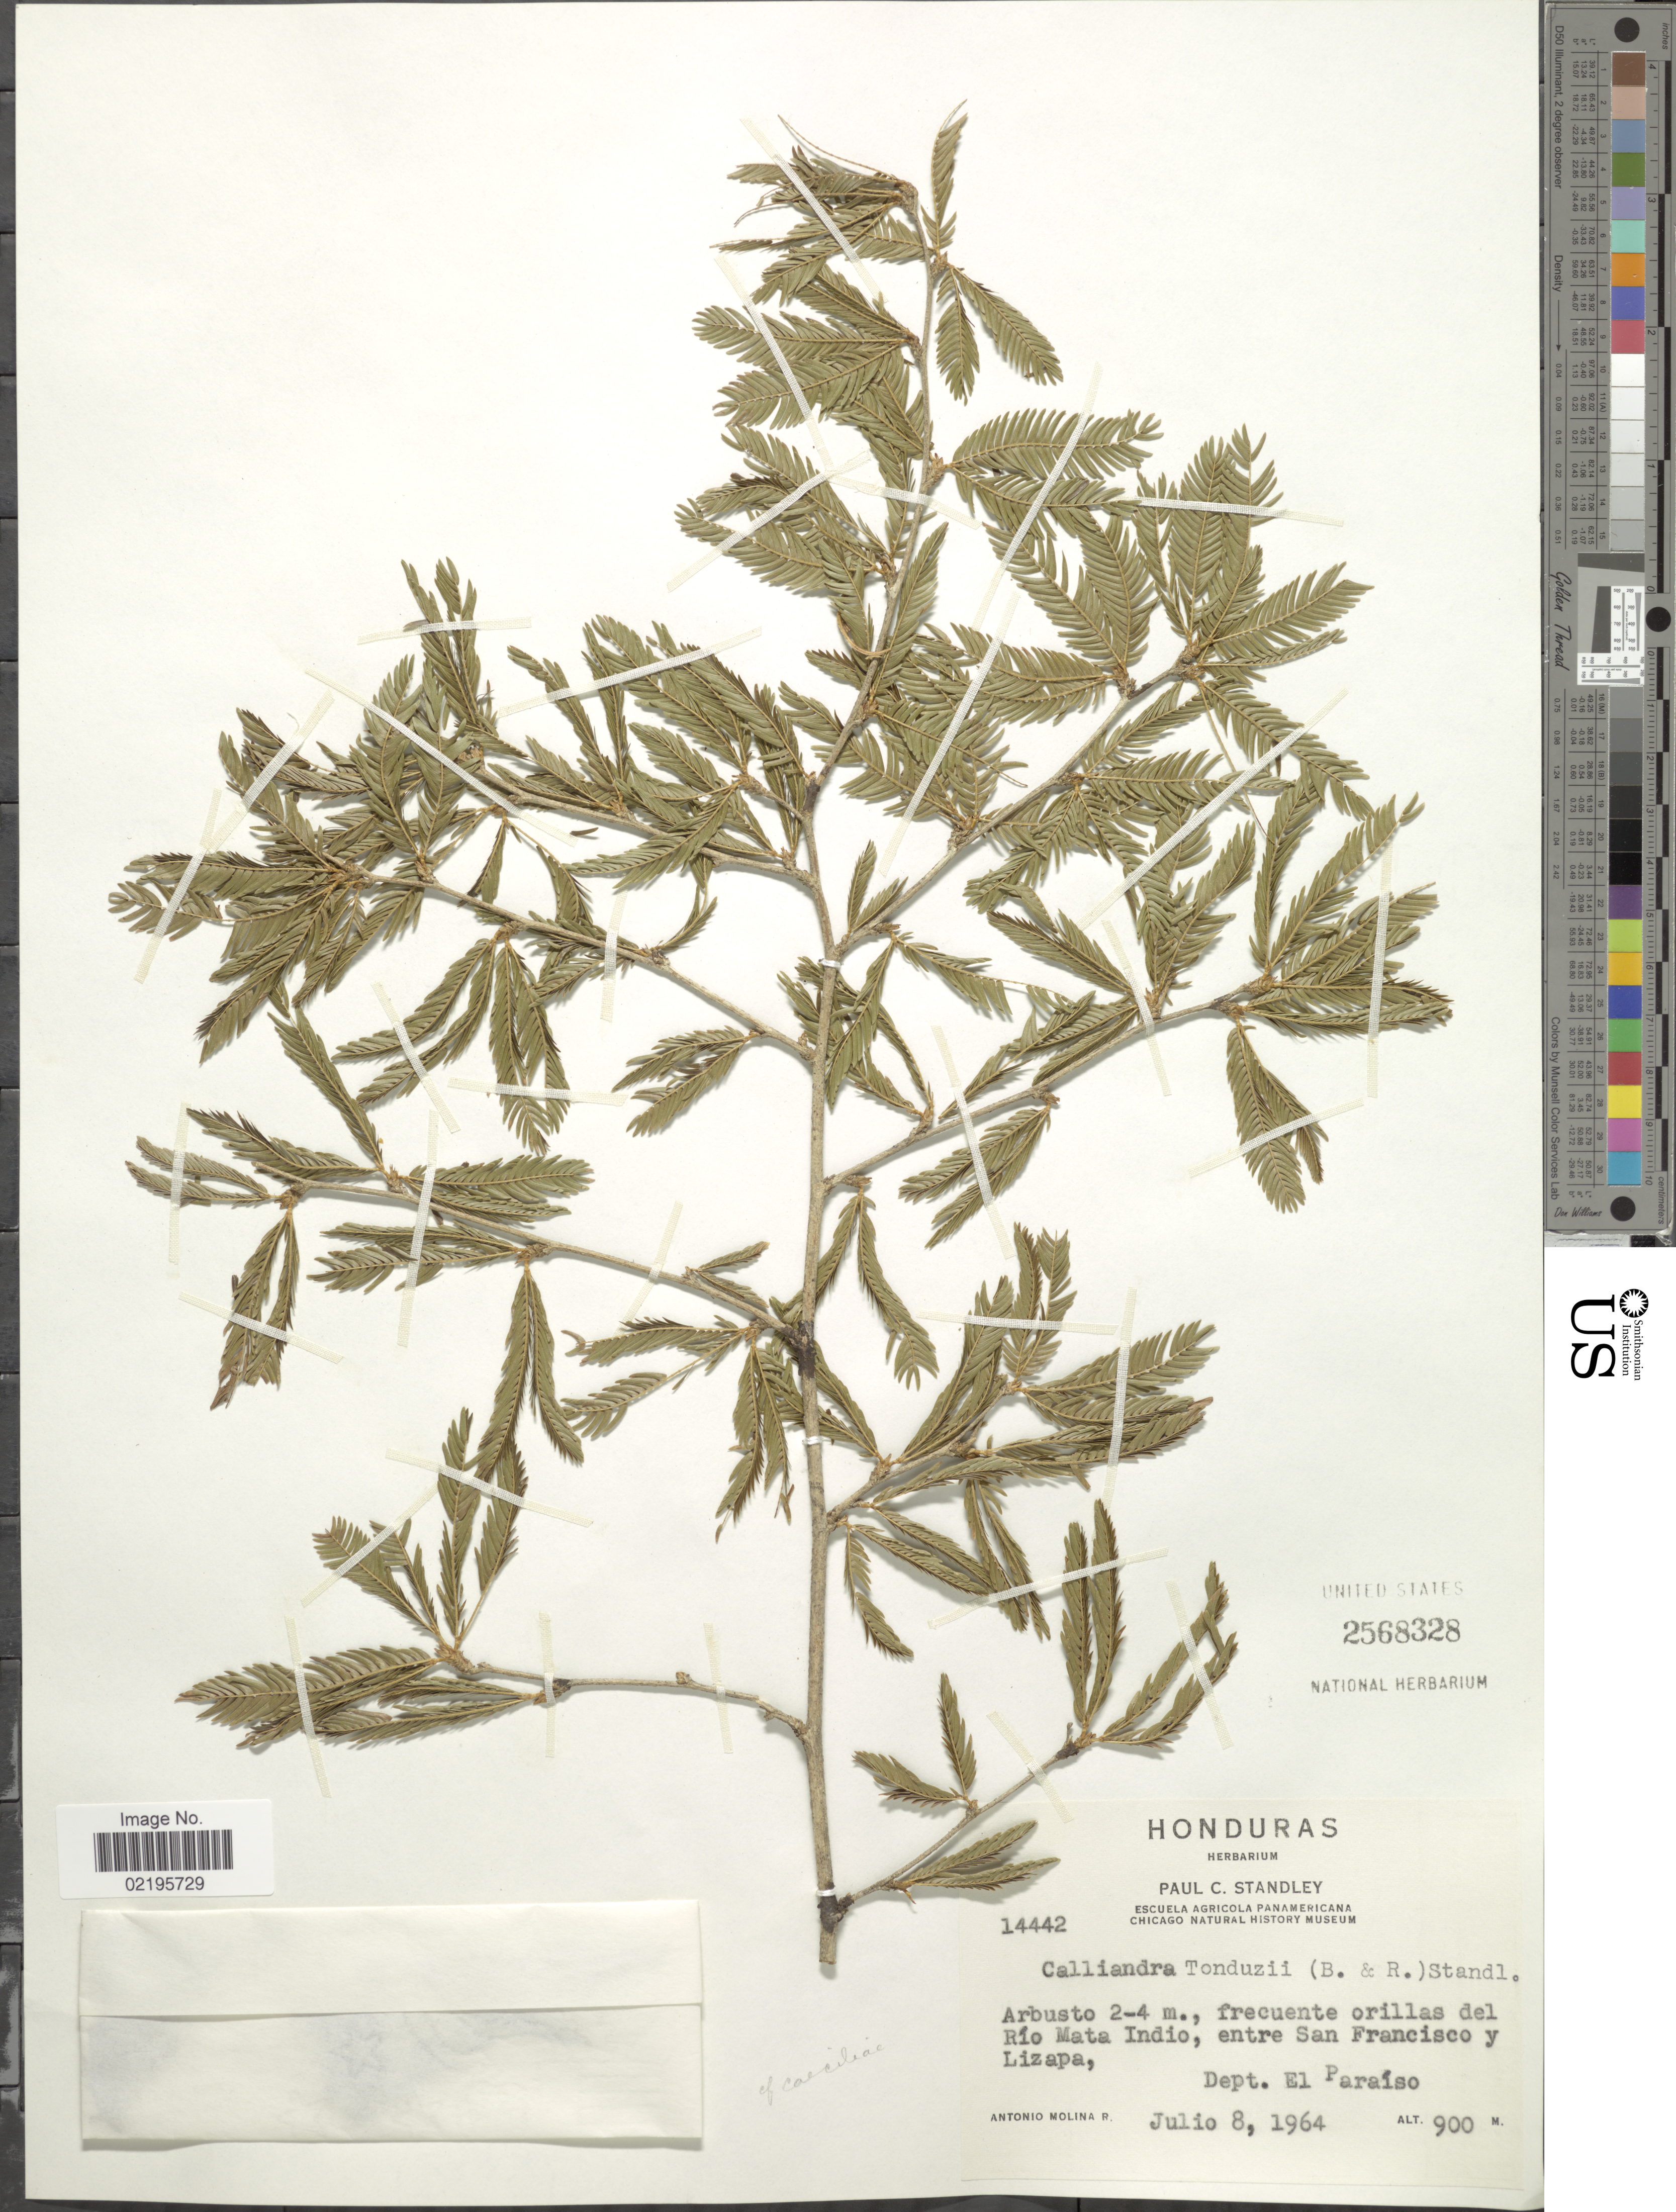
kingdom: Plantae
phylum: Tracheophyta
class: Magnoliopsida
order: Fabales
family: Fabaceae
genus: Calliandra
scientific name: Calliandra caeciliae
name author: Harms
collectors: A. Molina R.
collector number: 14442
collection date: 1964-07-08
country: Honduras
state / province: El Paraíso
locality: Frecuente orillas del Rio Mata Indio, entre San Francisco y Lizapa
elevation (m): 900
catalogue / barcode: US 2568328